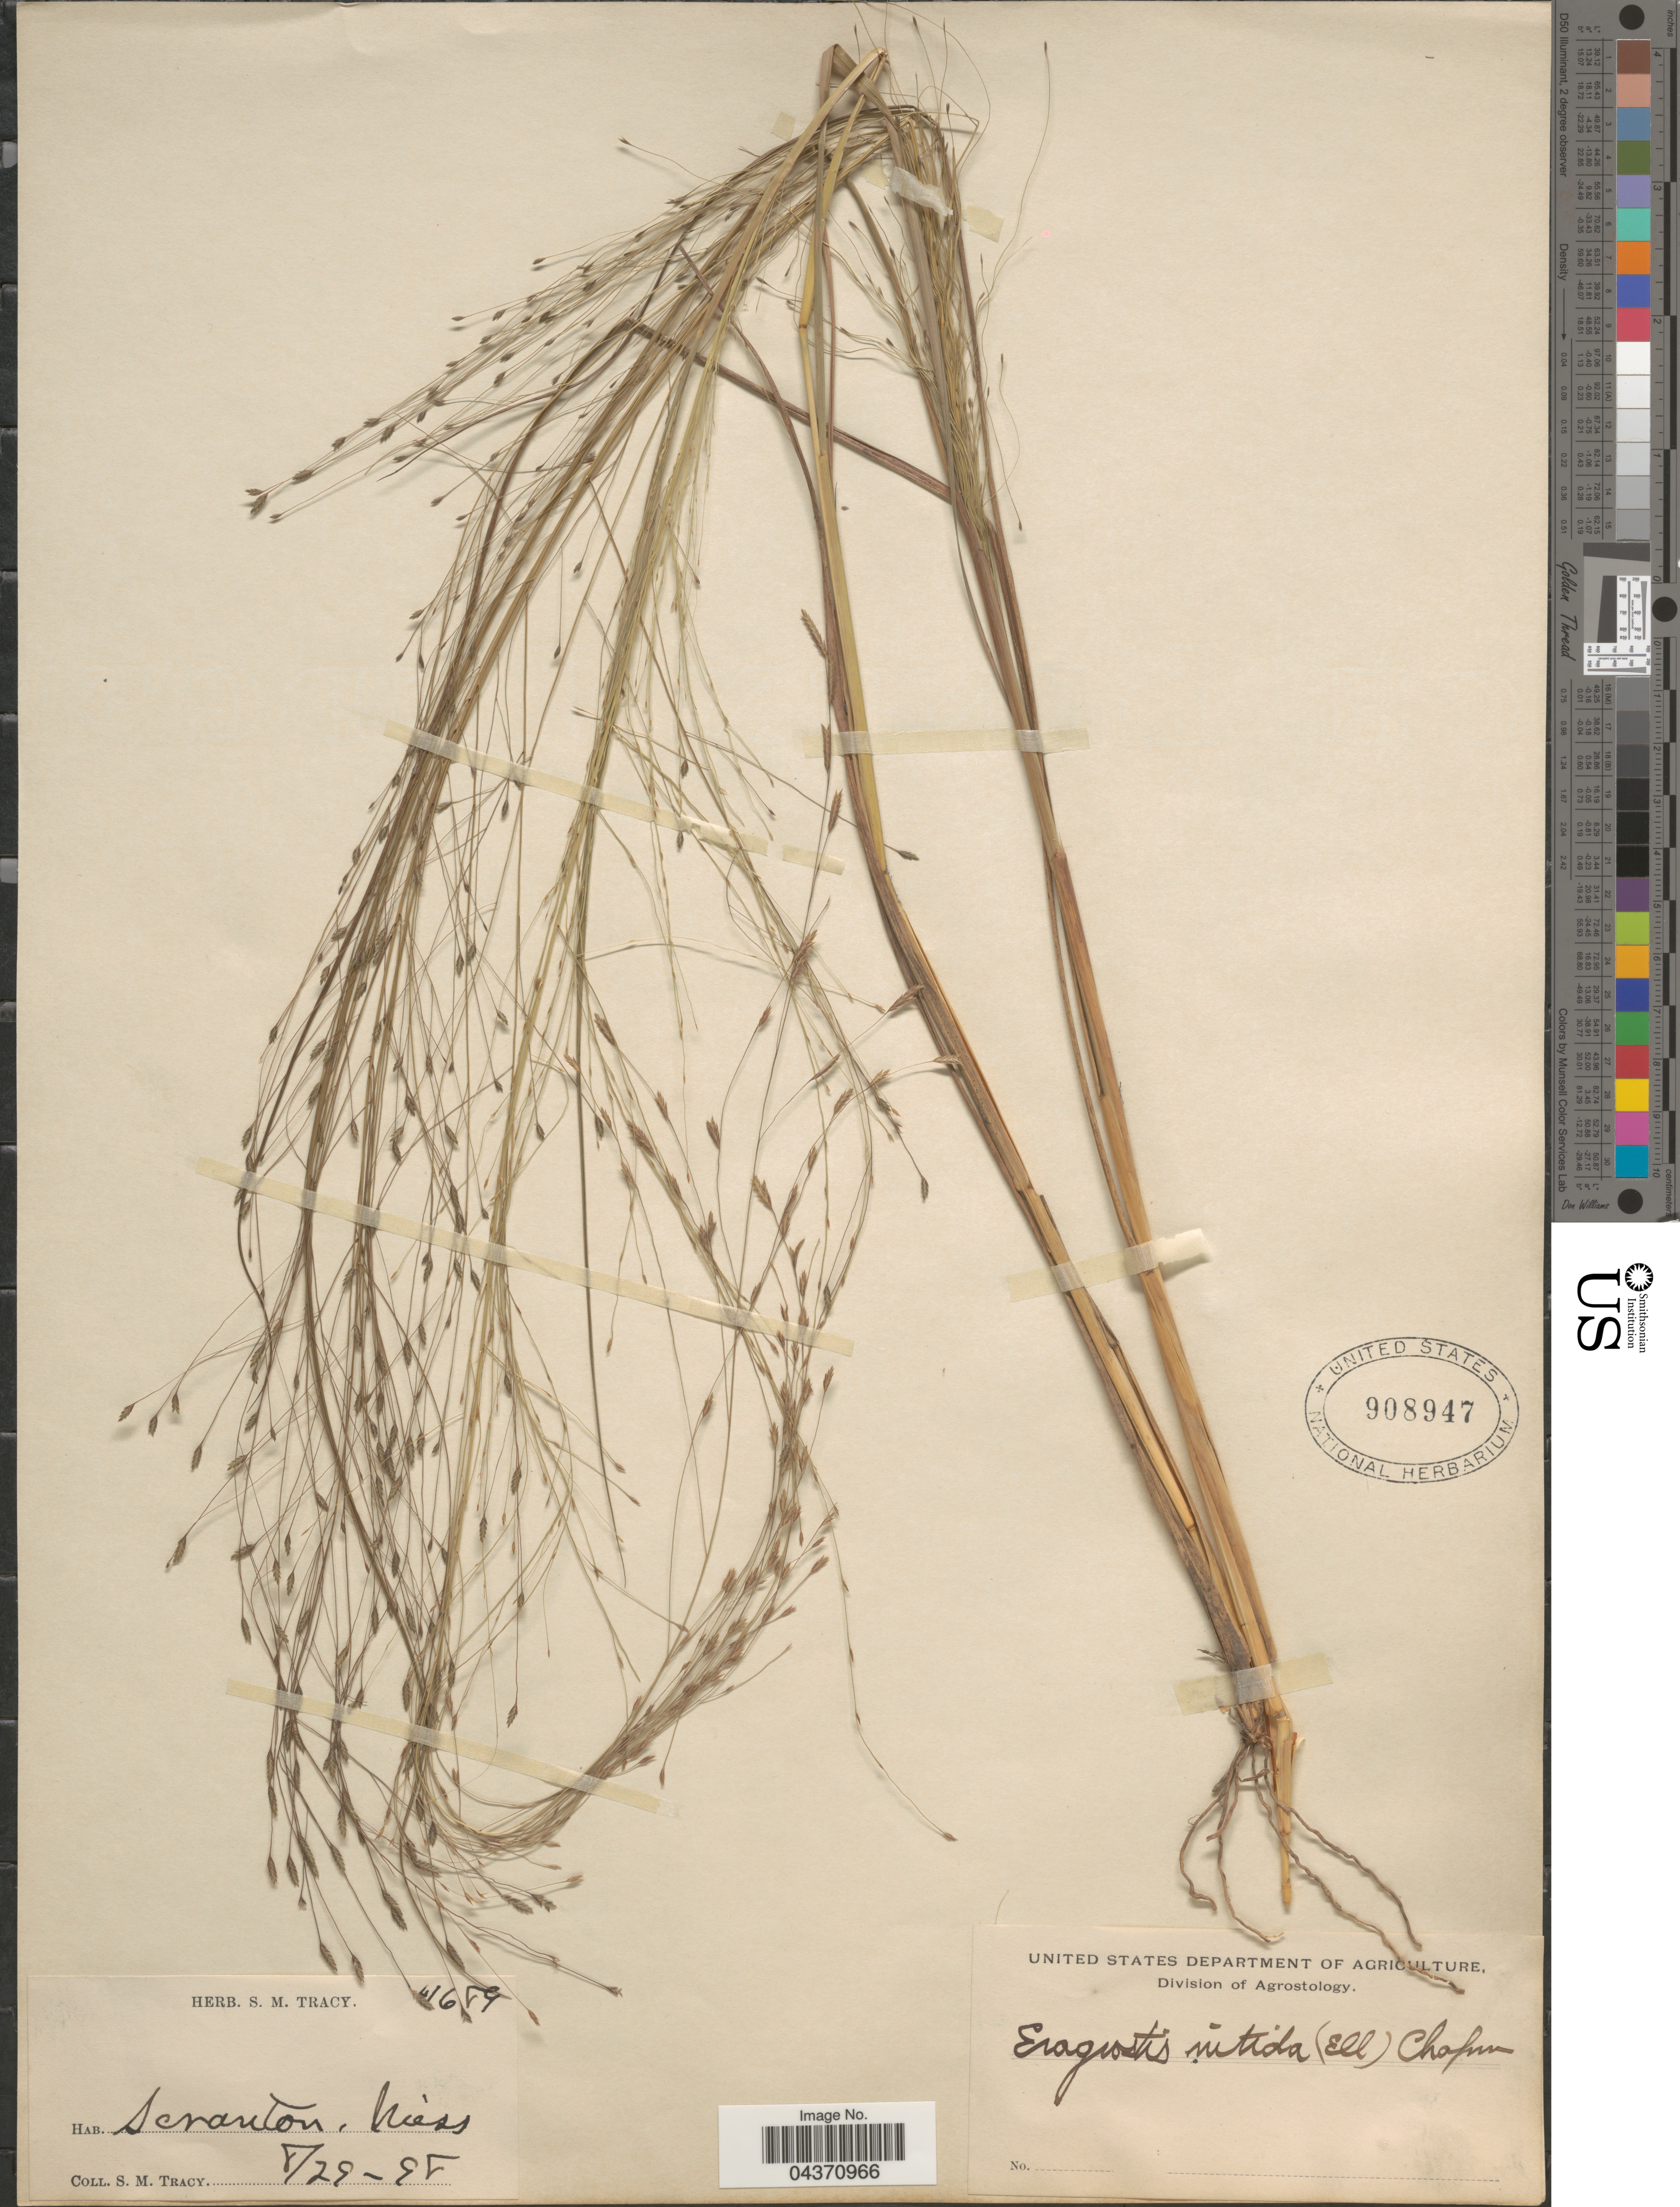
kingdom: Plantae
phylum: Tracheophyta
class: Liliopsida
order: Poales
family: Poaceae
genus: Eragrostis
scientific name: Eragrostis refracta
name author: (Muhl.) Scribn.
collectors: S. M. Tracy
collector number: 4689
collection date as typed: Transcribed d/m/y: 29/8/98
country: United States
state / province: Mississippi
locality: Scranton.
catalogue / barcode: US 908947